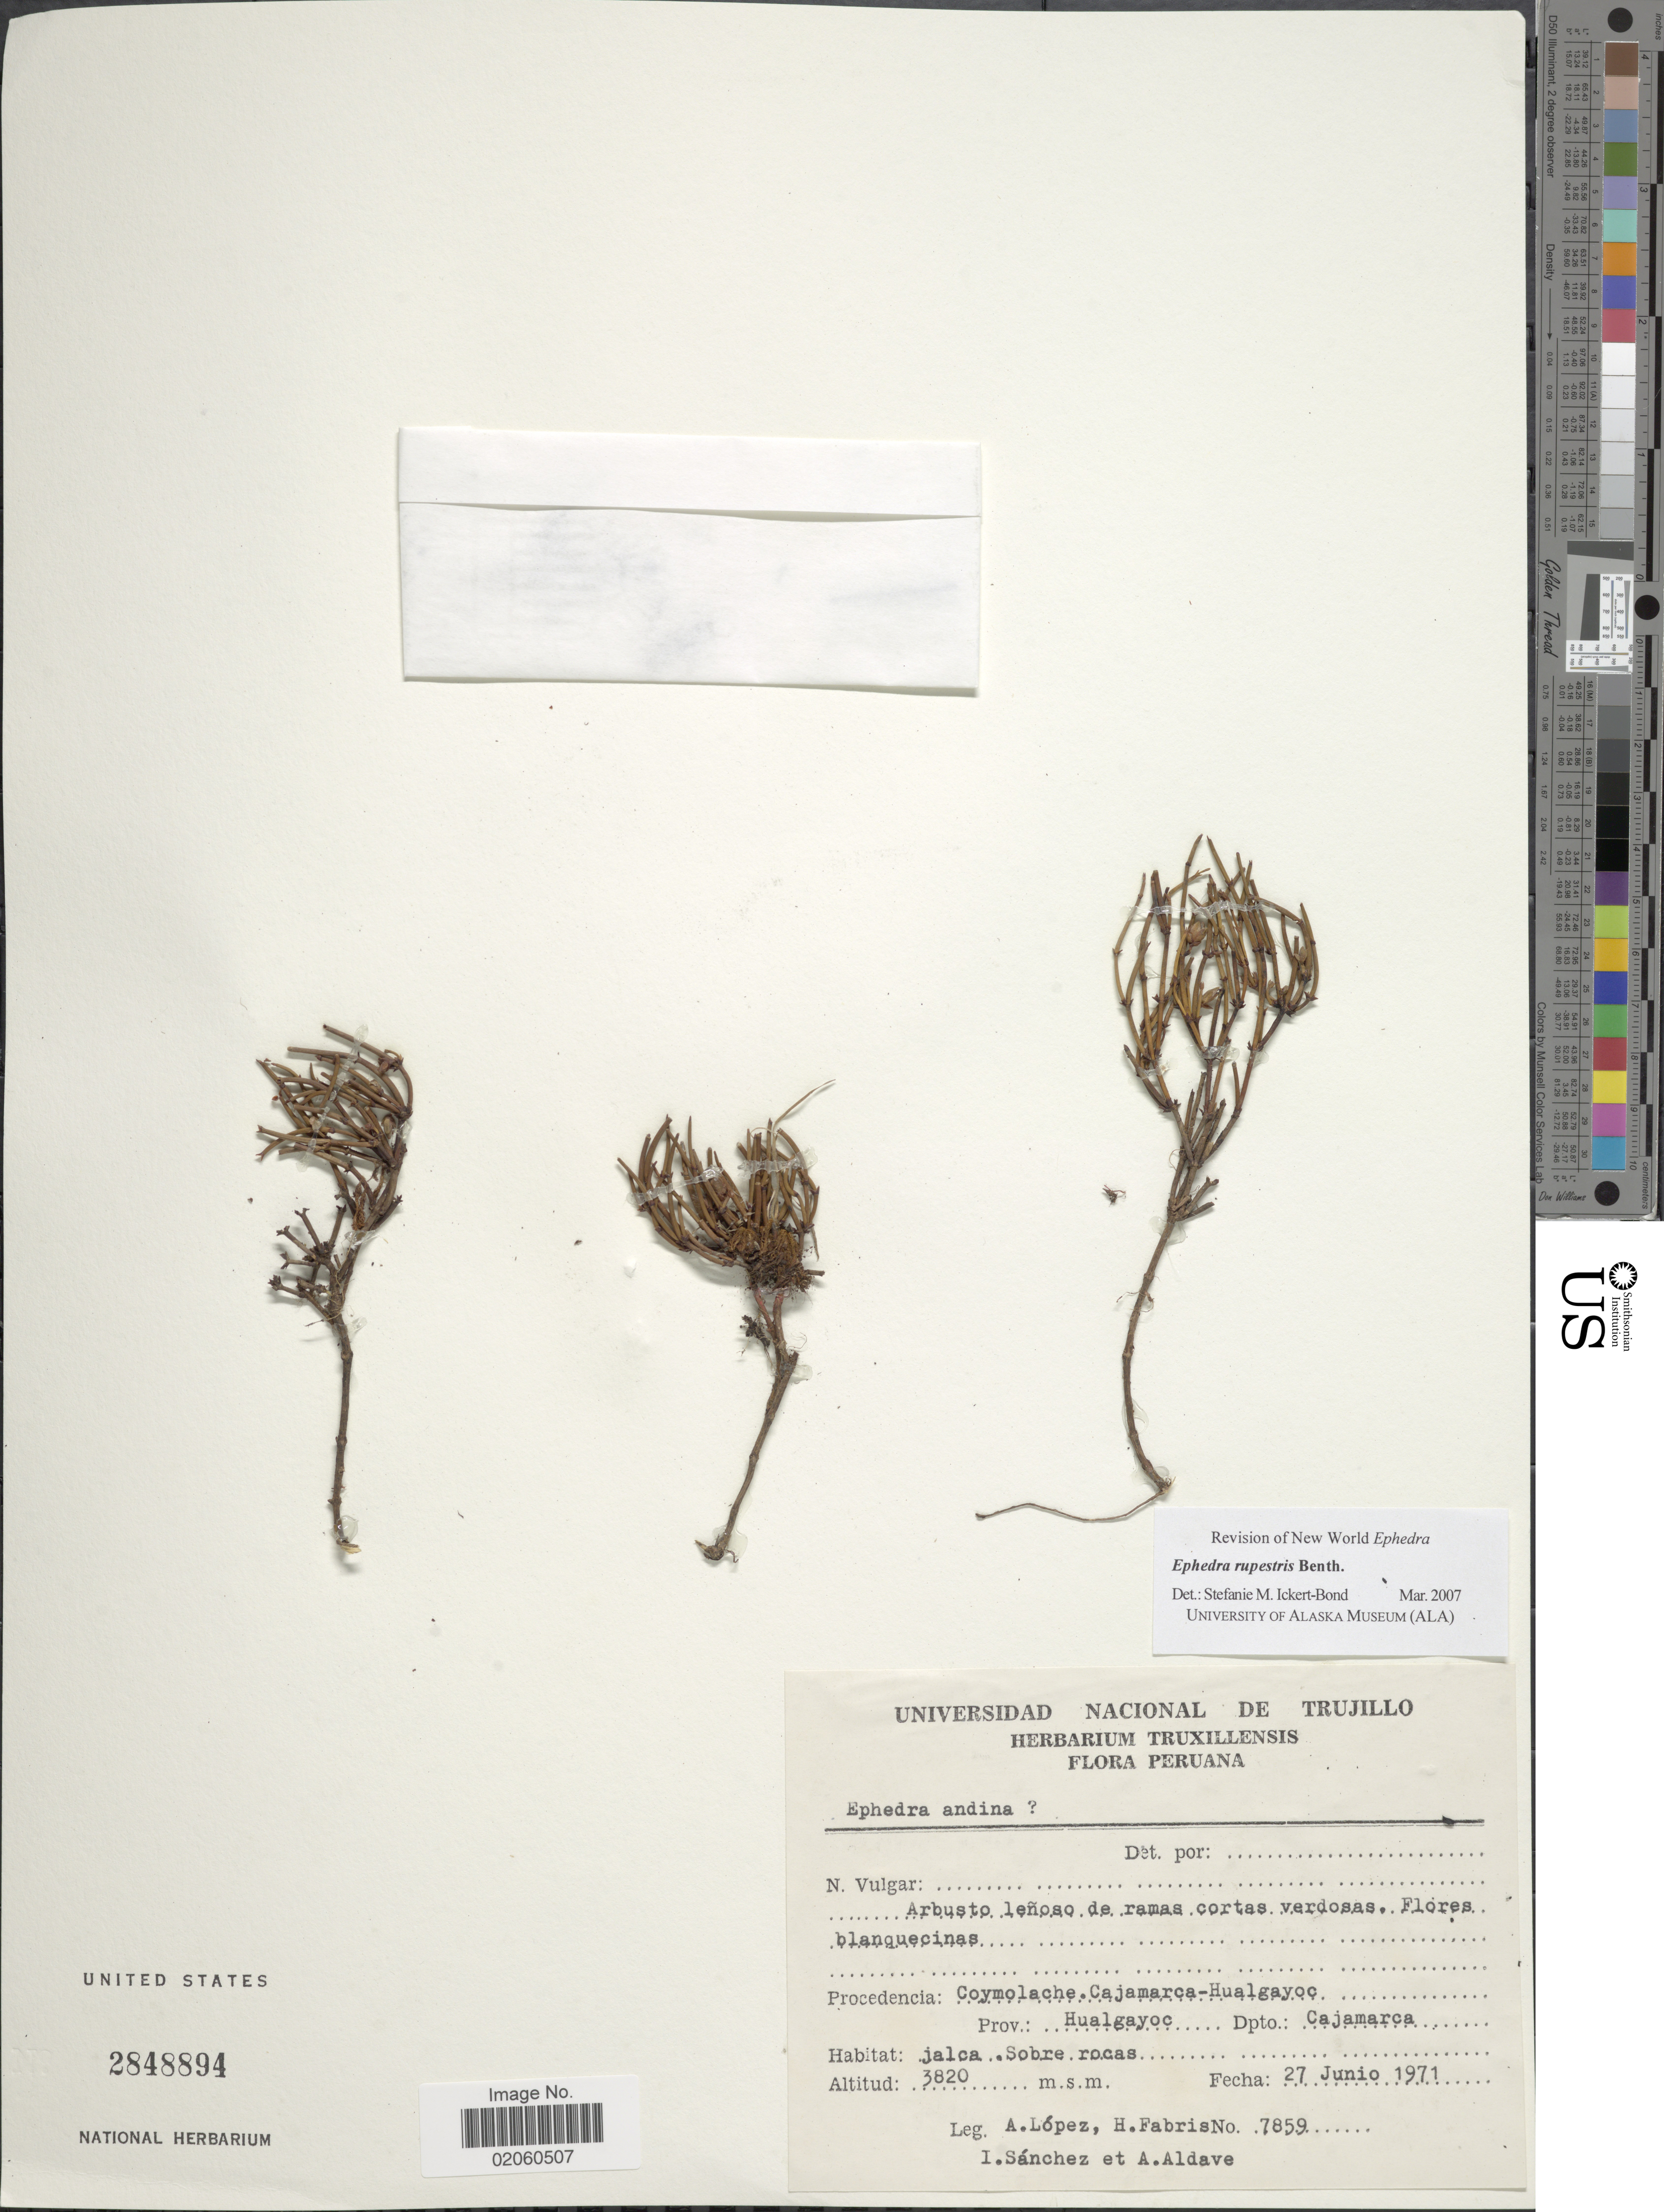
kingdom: Plantae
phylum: Tracheophyta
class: Gnetopsida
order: Ephedrales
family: Ephedraceae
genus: Ephedra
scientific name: Ephedra rupestris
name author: Benth.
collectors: A. López, H. Fabris, I. Sánchez & A. Aldave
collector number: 7859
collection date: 1971-06-27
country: Peru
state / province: Cajamarca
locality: Coymolache Cajamrca-Hualgayoc, Prov.: Hualgayoc.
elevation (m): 3820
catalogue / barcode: US 2848894